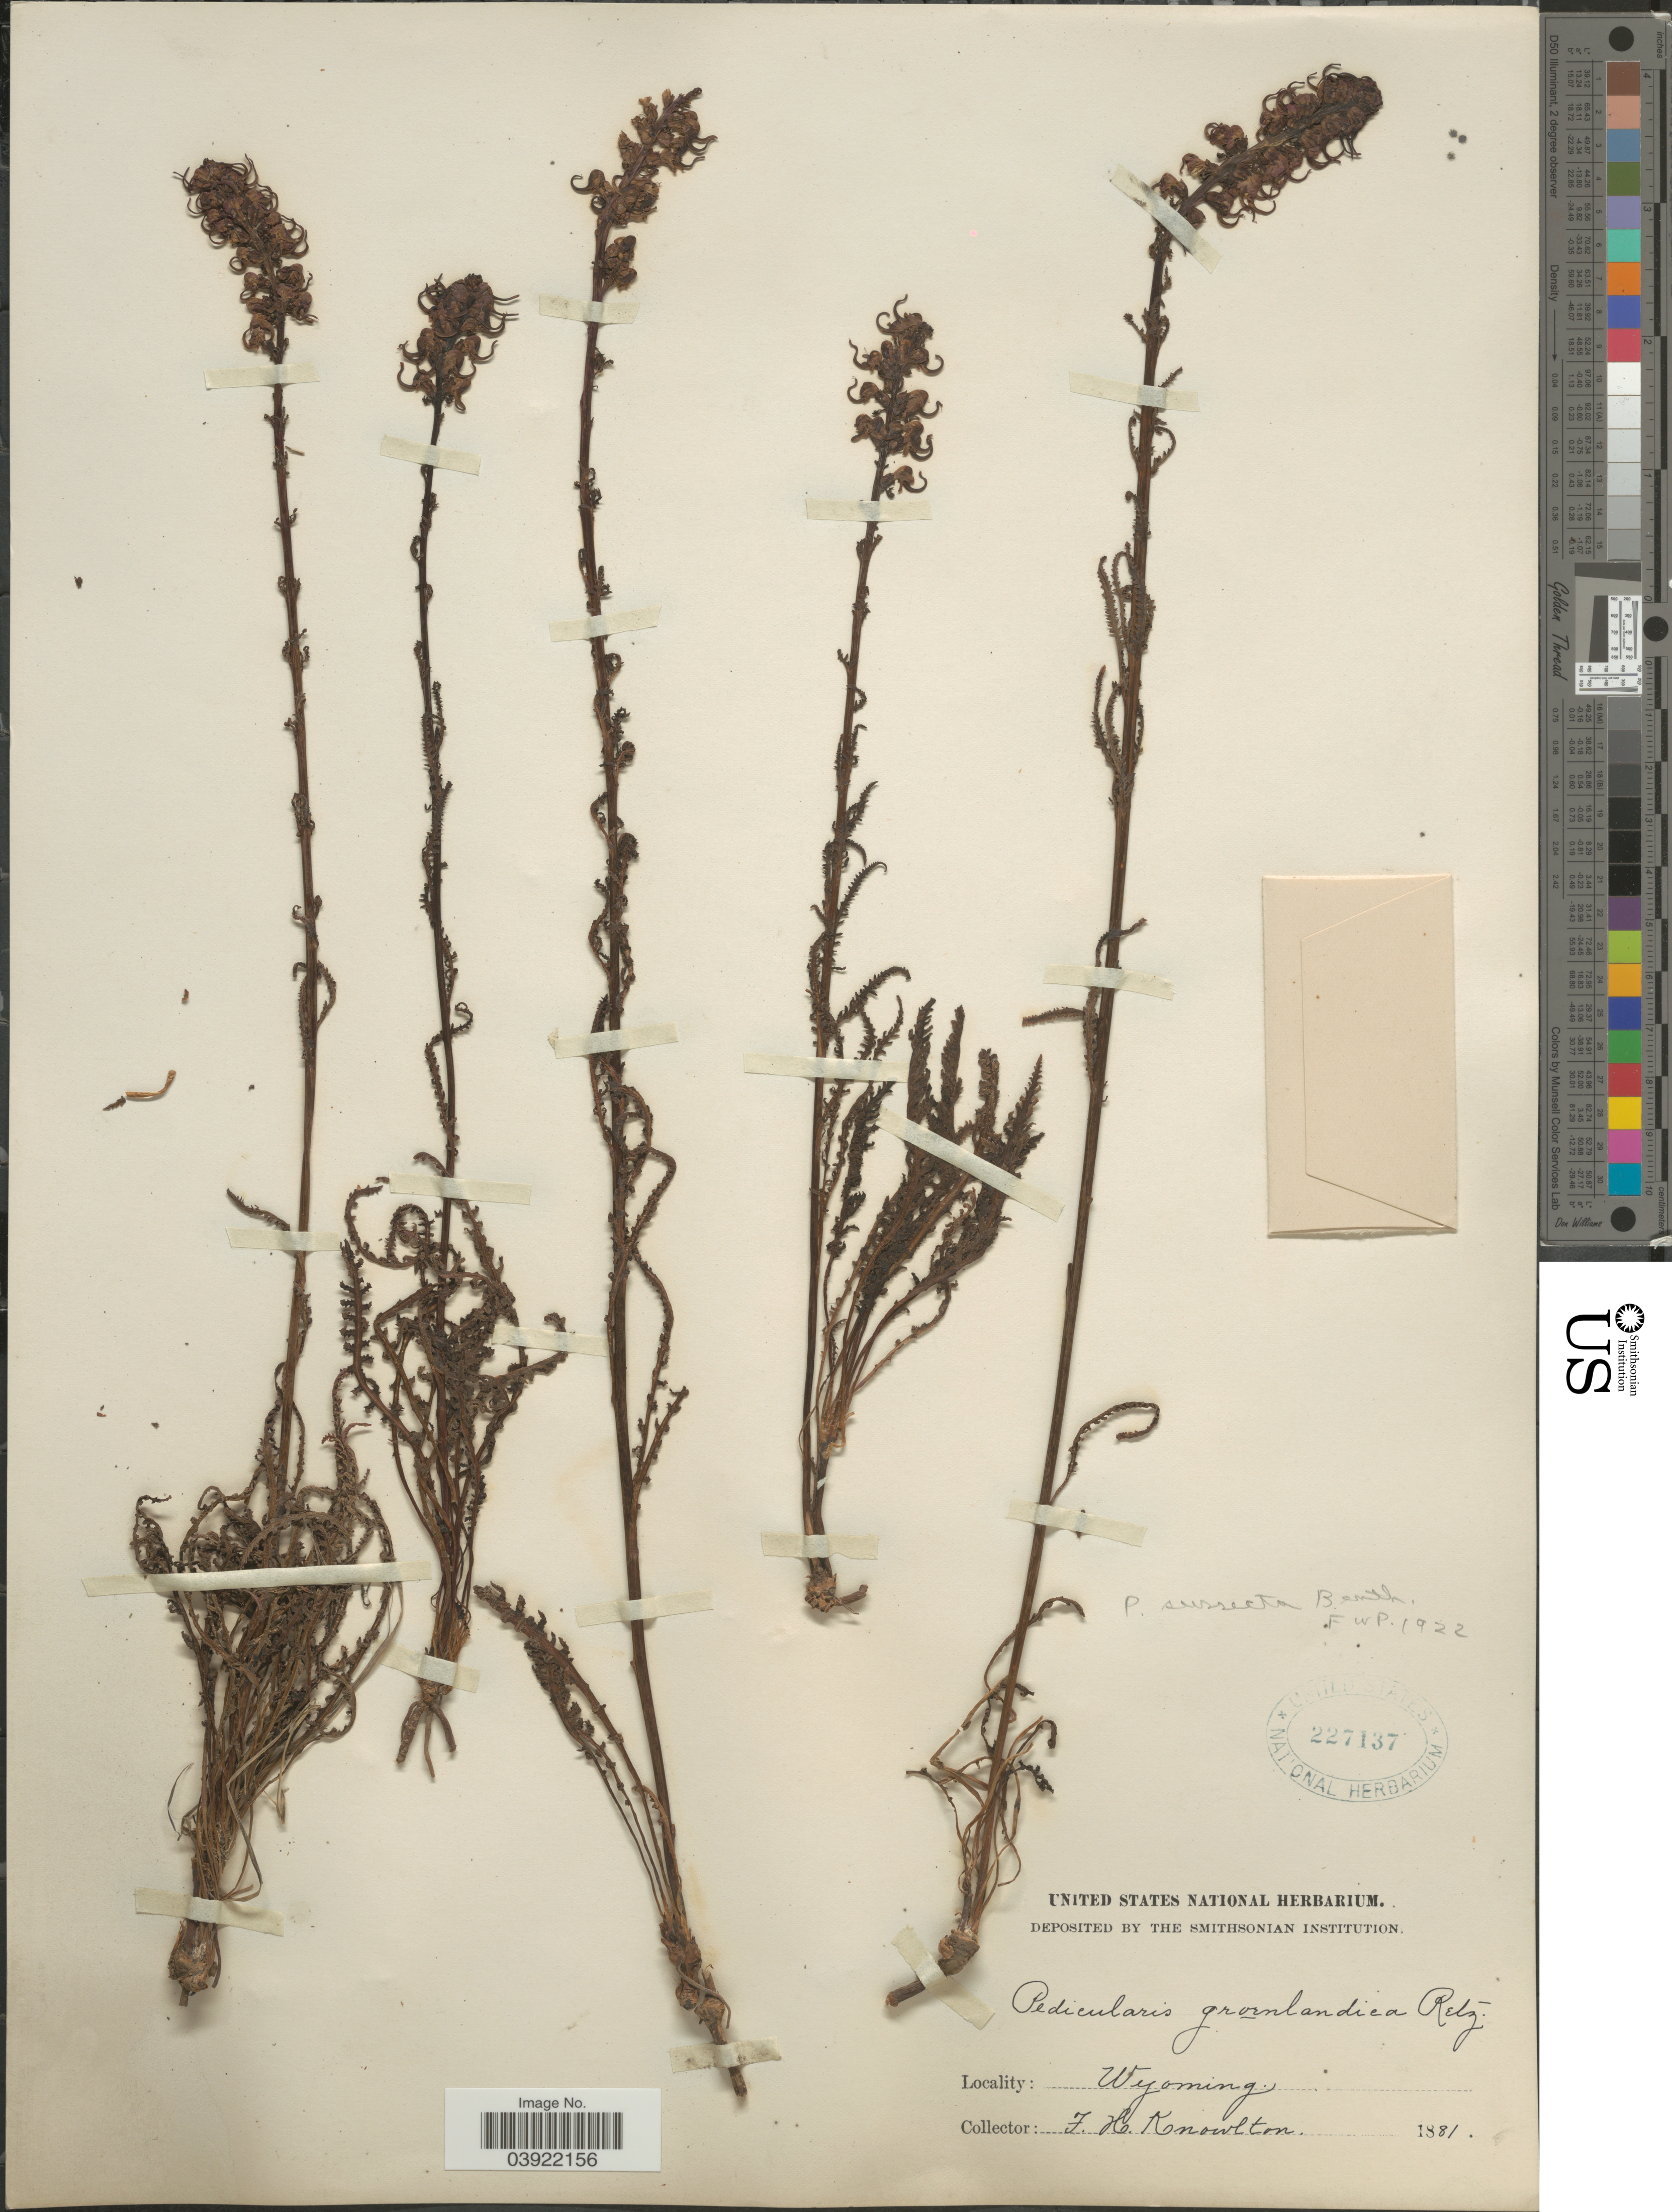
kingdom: Plantae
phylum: Tracheophyta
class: Magnoliopsida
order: Lamiales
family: Orobanchaceae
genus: Pedicularis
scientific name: Pedicularis groenlandica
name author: Retz.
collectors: F. H. Knowlton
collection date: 1881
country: United States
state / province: Washington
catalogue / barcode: US 227137